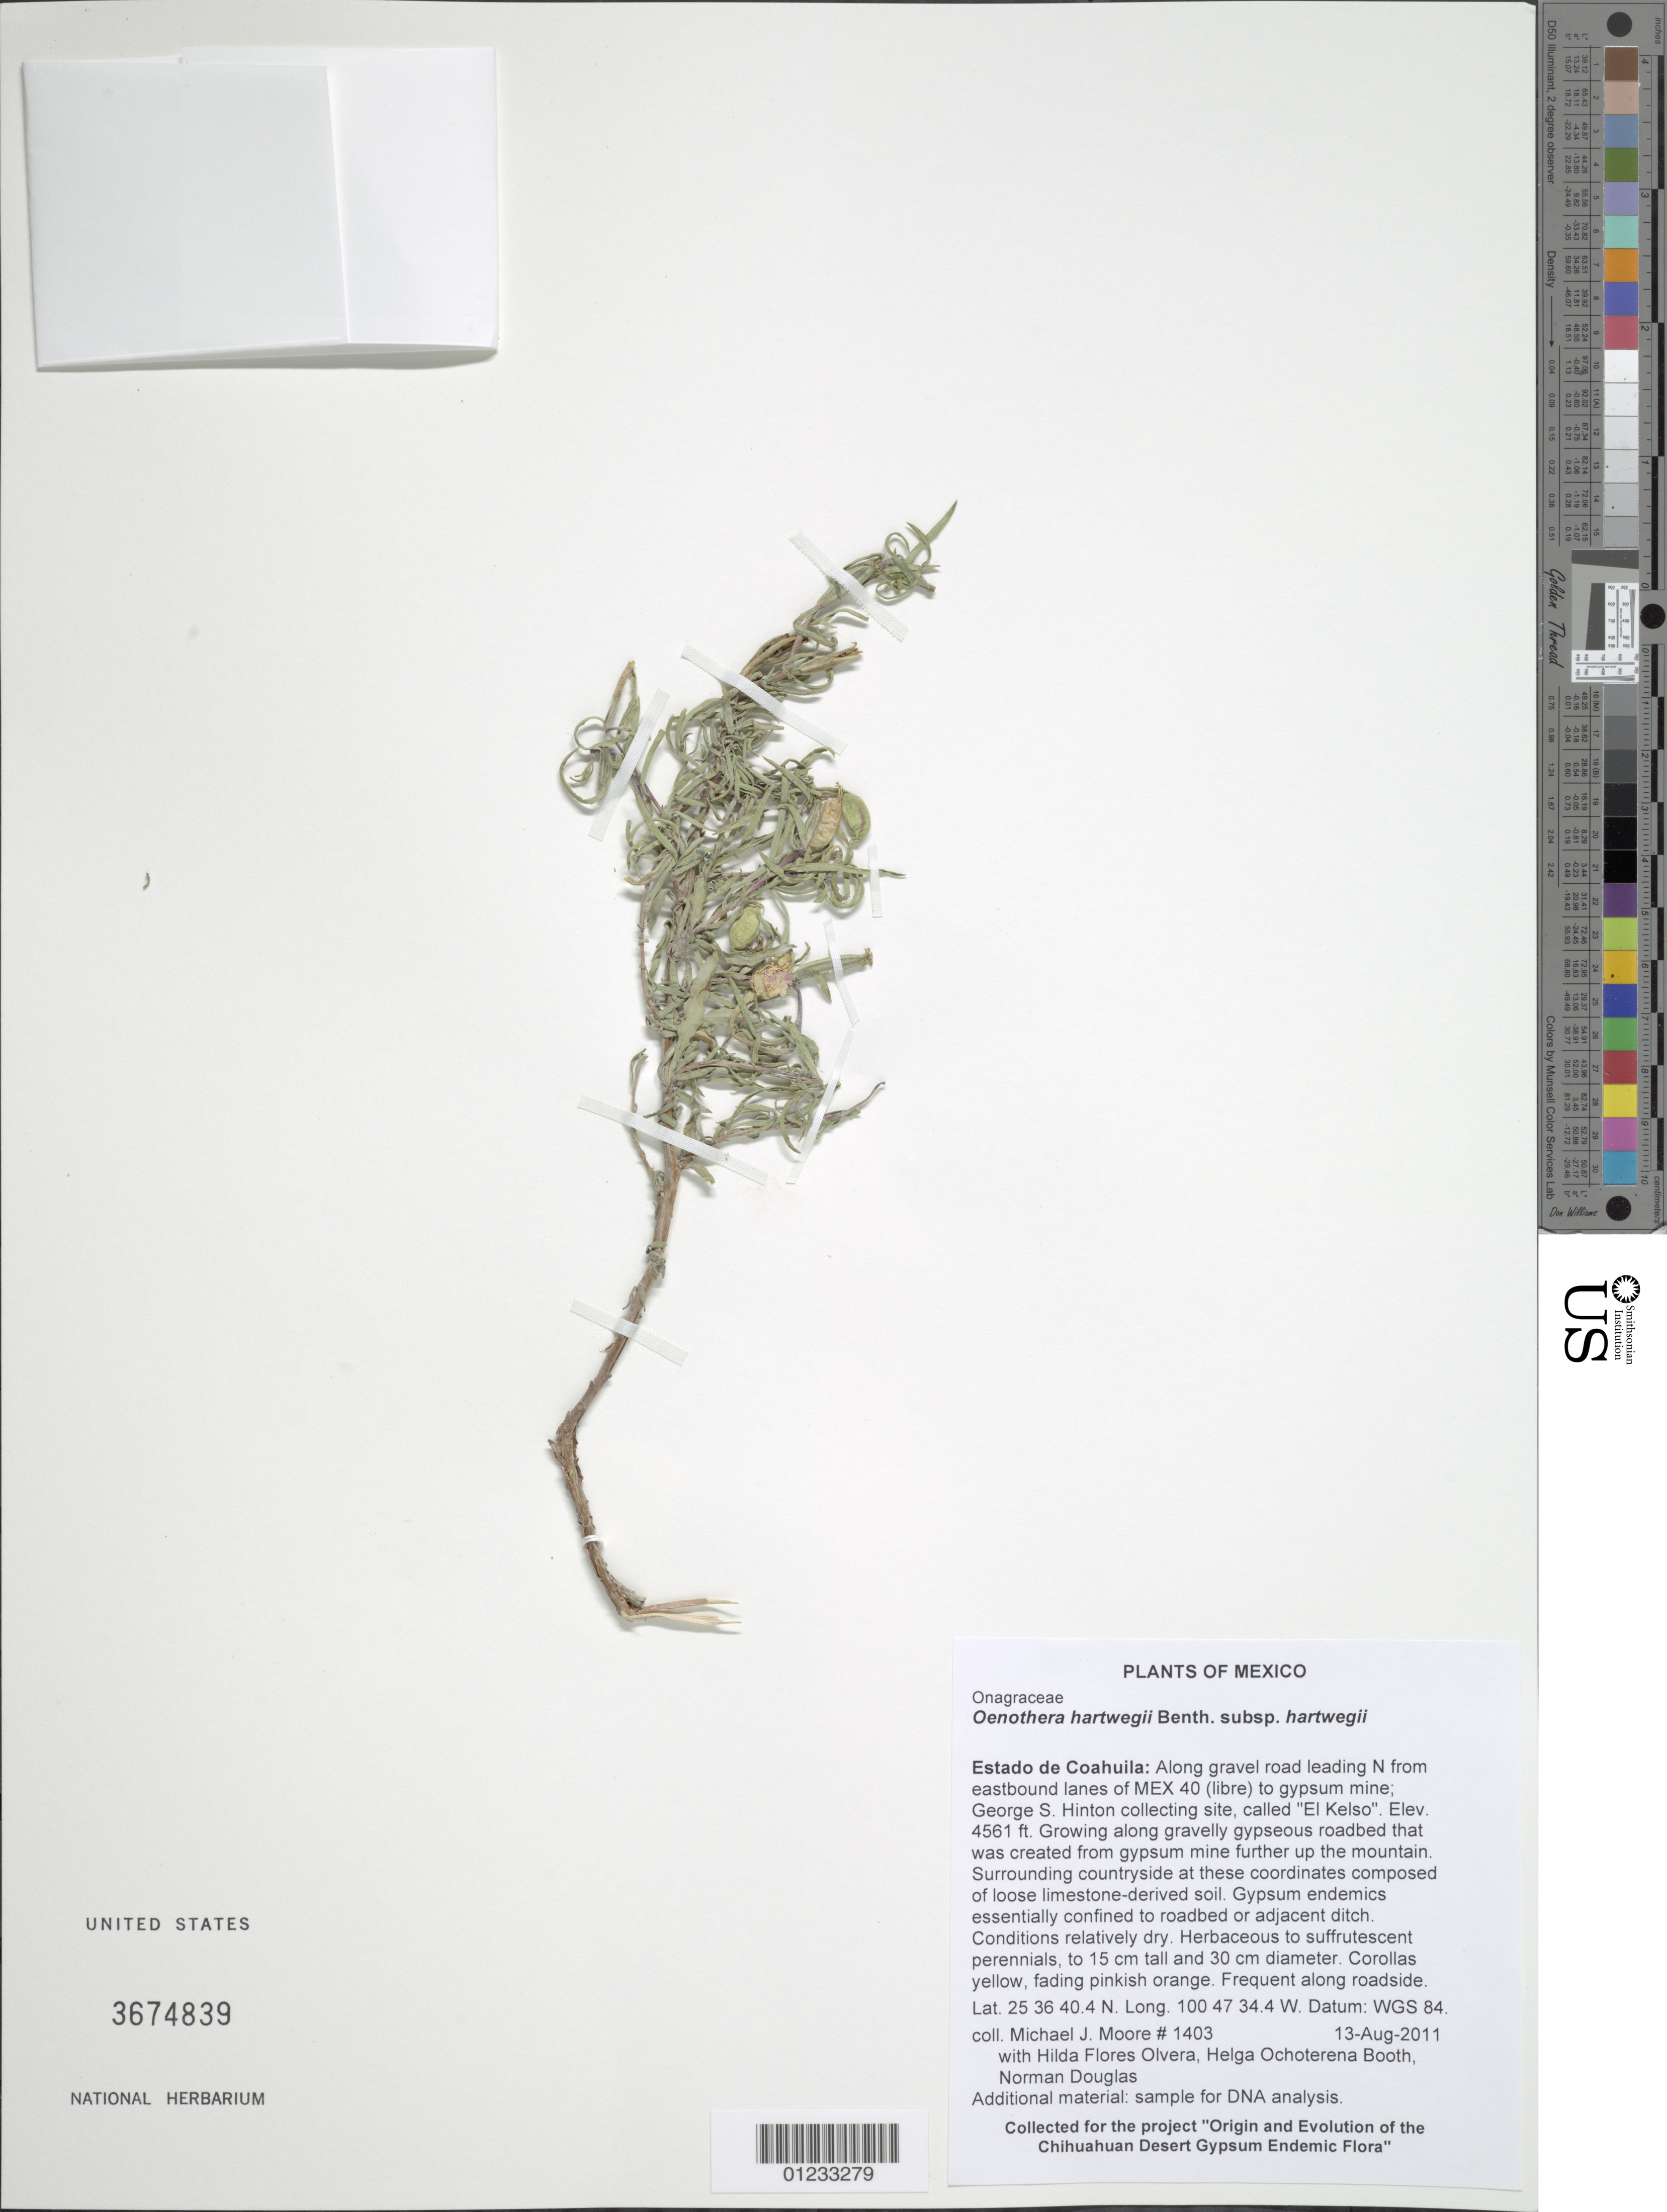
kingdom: Plantae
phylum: Tracheophyta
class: Magnoliopsida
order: Myrtales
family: Onagraceae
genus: Oenothera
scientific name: Oenothera hartwegii subsp. hartwegii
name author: Benth.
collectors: M. J. Moore, H. Flores Olvera, H. Ochoterena-Booth & N. Douglas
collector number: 1403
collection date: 2007-08-12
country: Mexico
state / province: Coahuila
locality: Along gravel road leading N from eastbound lanes of MEX 40 (libre) to gypsum mine; George S. Hinton collecting site, called "El Kelso".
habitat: Growing along gravelly gypseous roadbed that was created from gypsum mine further up the mountain. Surrounding countryside at these coordinates composed of loose limestone-derived soil. Gypsum endemics essentially confined to roadbed or adjacent ditch.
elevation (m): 1390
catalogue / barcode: US 3674839